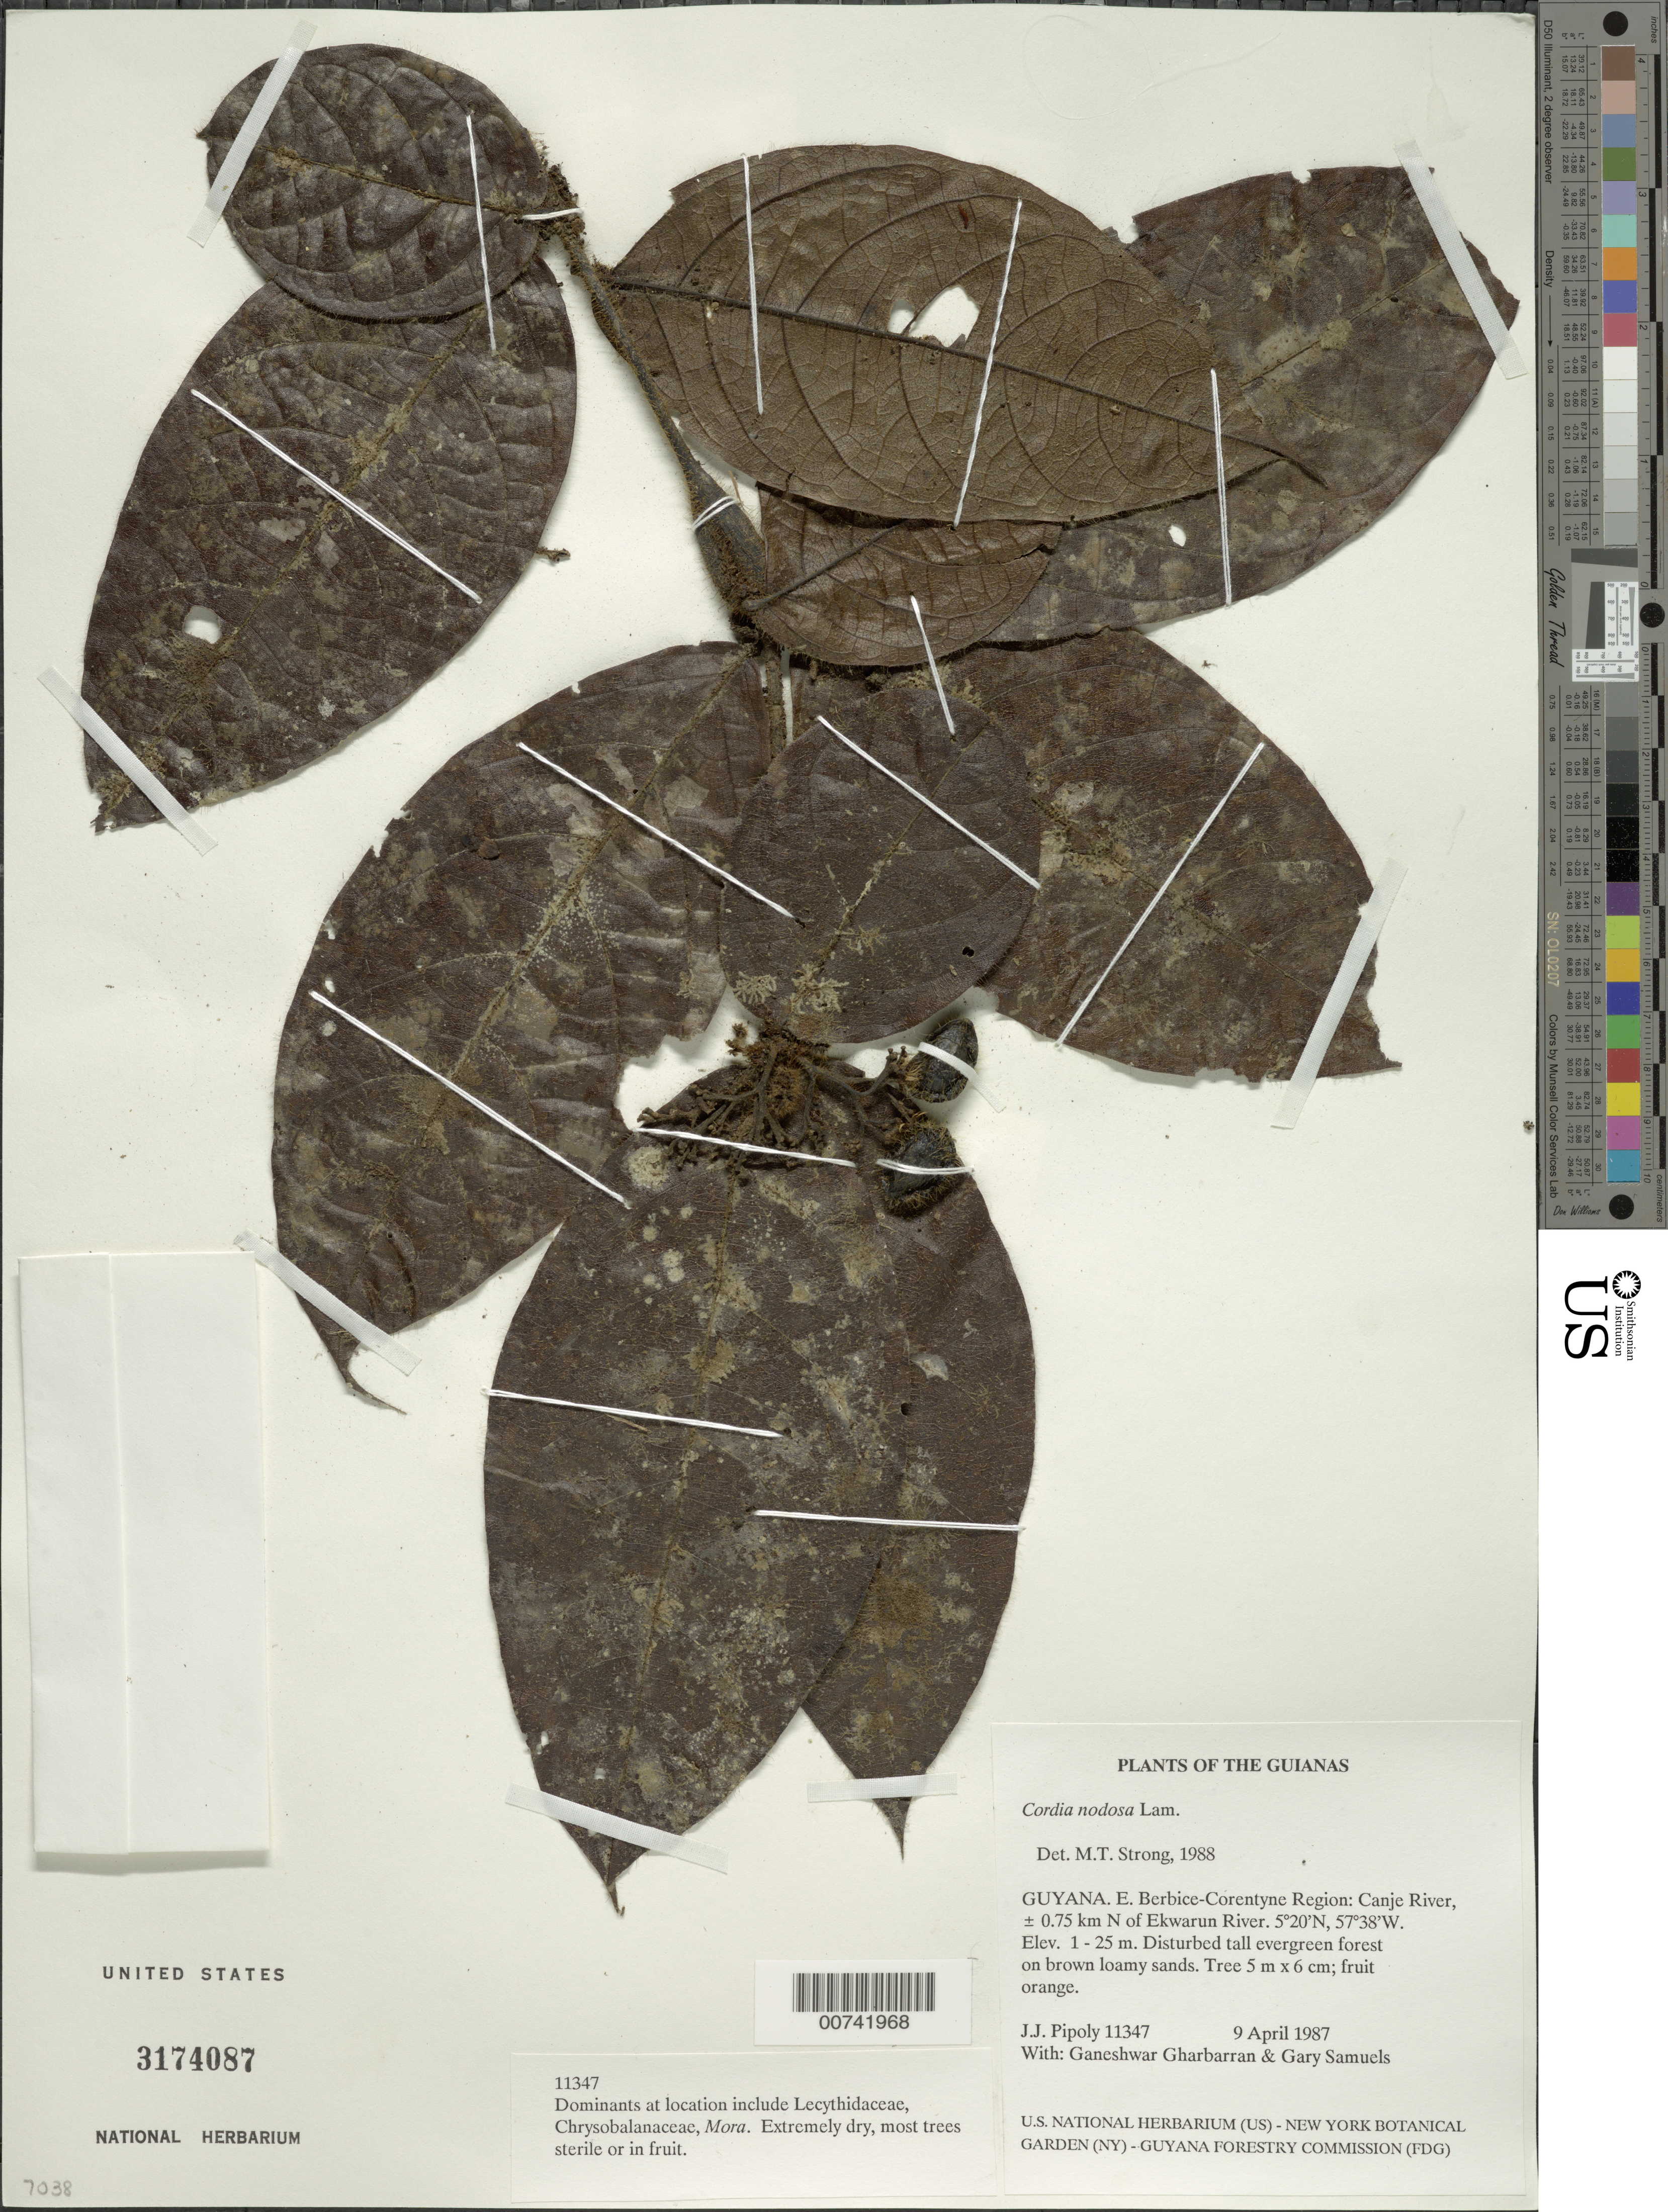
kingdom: Plantae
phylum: Tracheophyta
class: Magnoliopsida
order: Boraginales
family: Cordiaceae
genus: Cordia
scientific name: Cordia nodosa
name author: Lam.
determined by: Strong, M. T., (US), Smithsonian Institution - National Museum of Natural History (UNITED STATES)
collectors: J. J. Pipoly, G. Gharbarran & G. Samuels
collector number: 11347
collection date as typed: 9 April 1987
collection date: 1987-04-09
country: Guyana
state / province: E. Berbice-Corentyne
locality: Canje River, ± 0.75 km N of Ekwarun River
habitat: Disturbed tall evergreen forest on brown loamy sands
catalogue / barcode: US 3174087